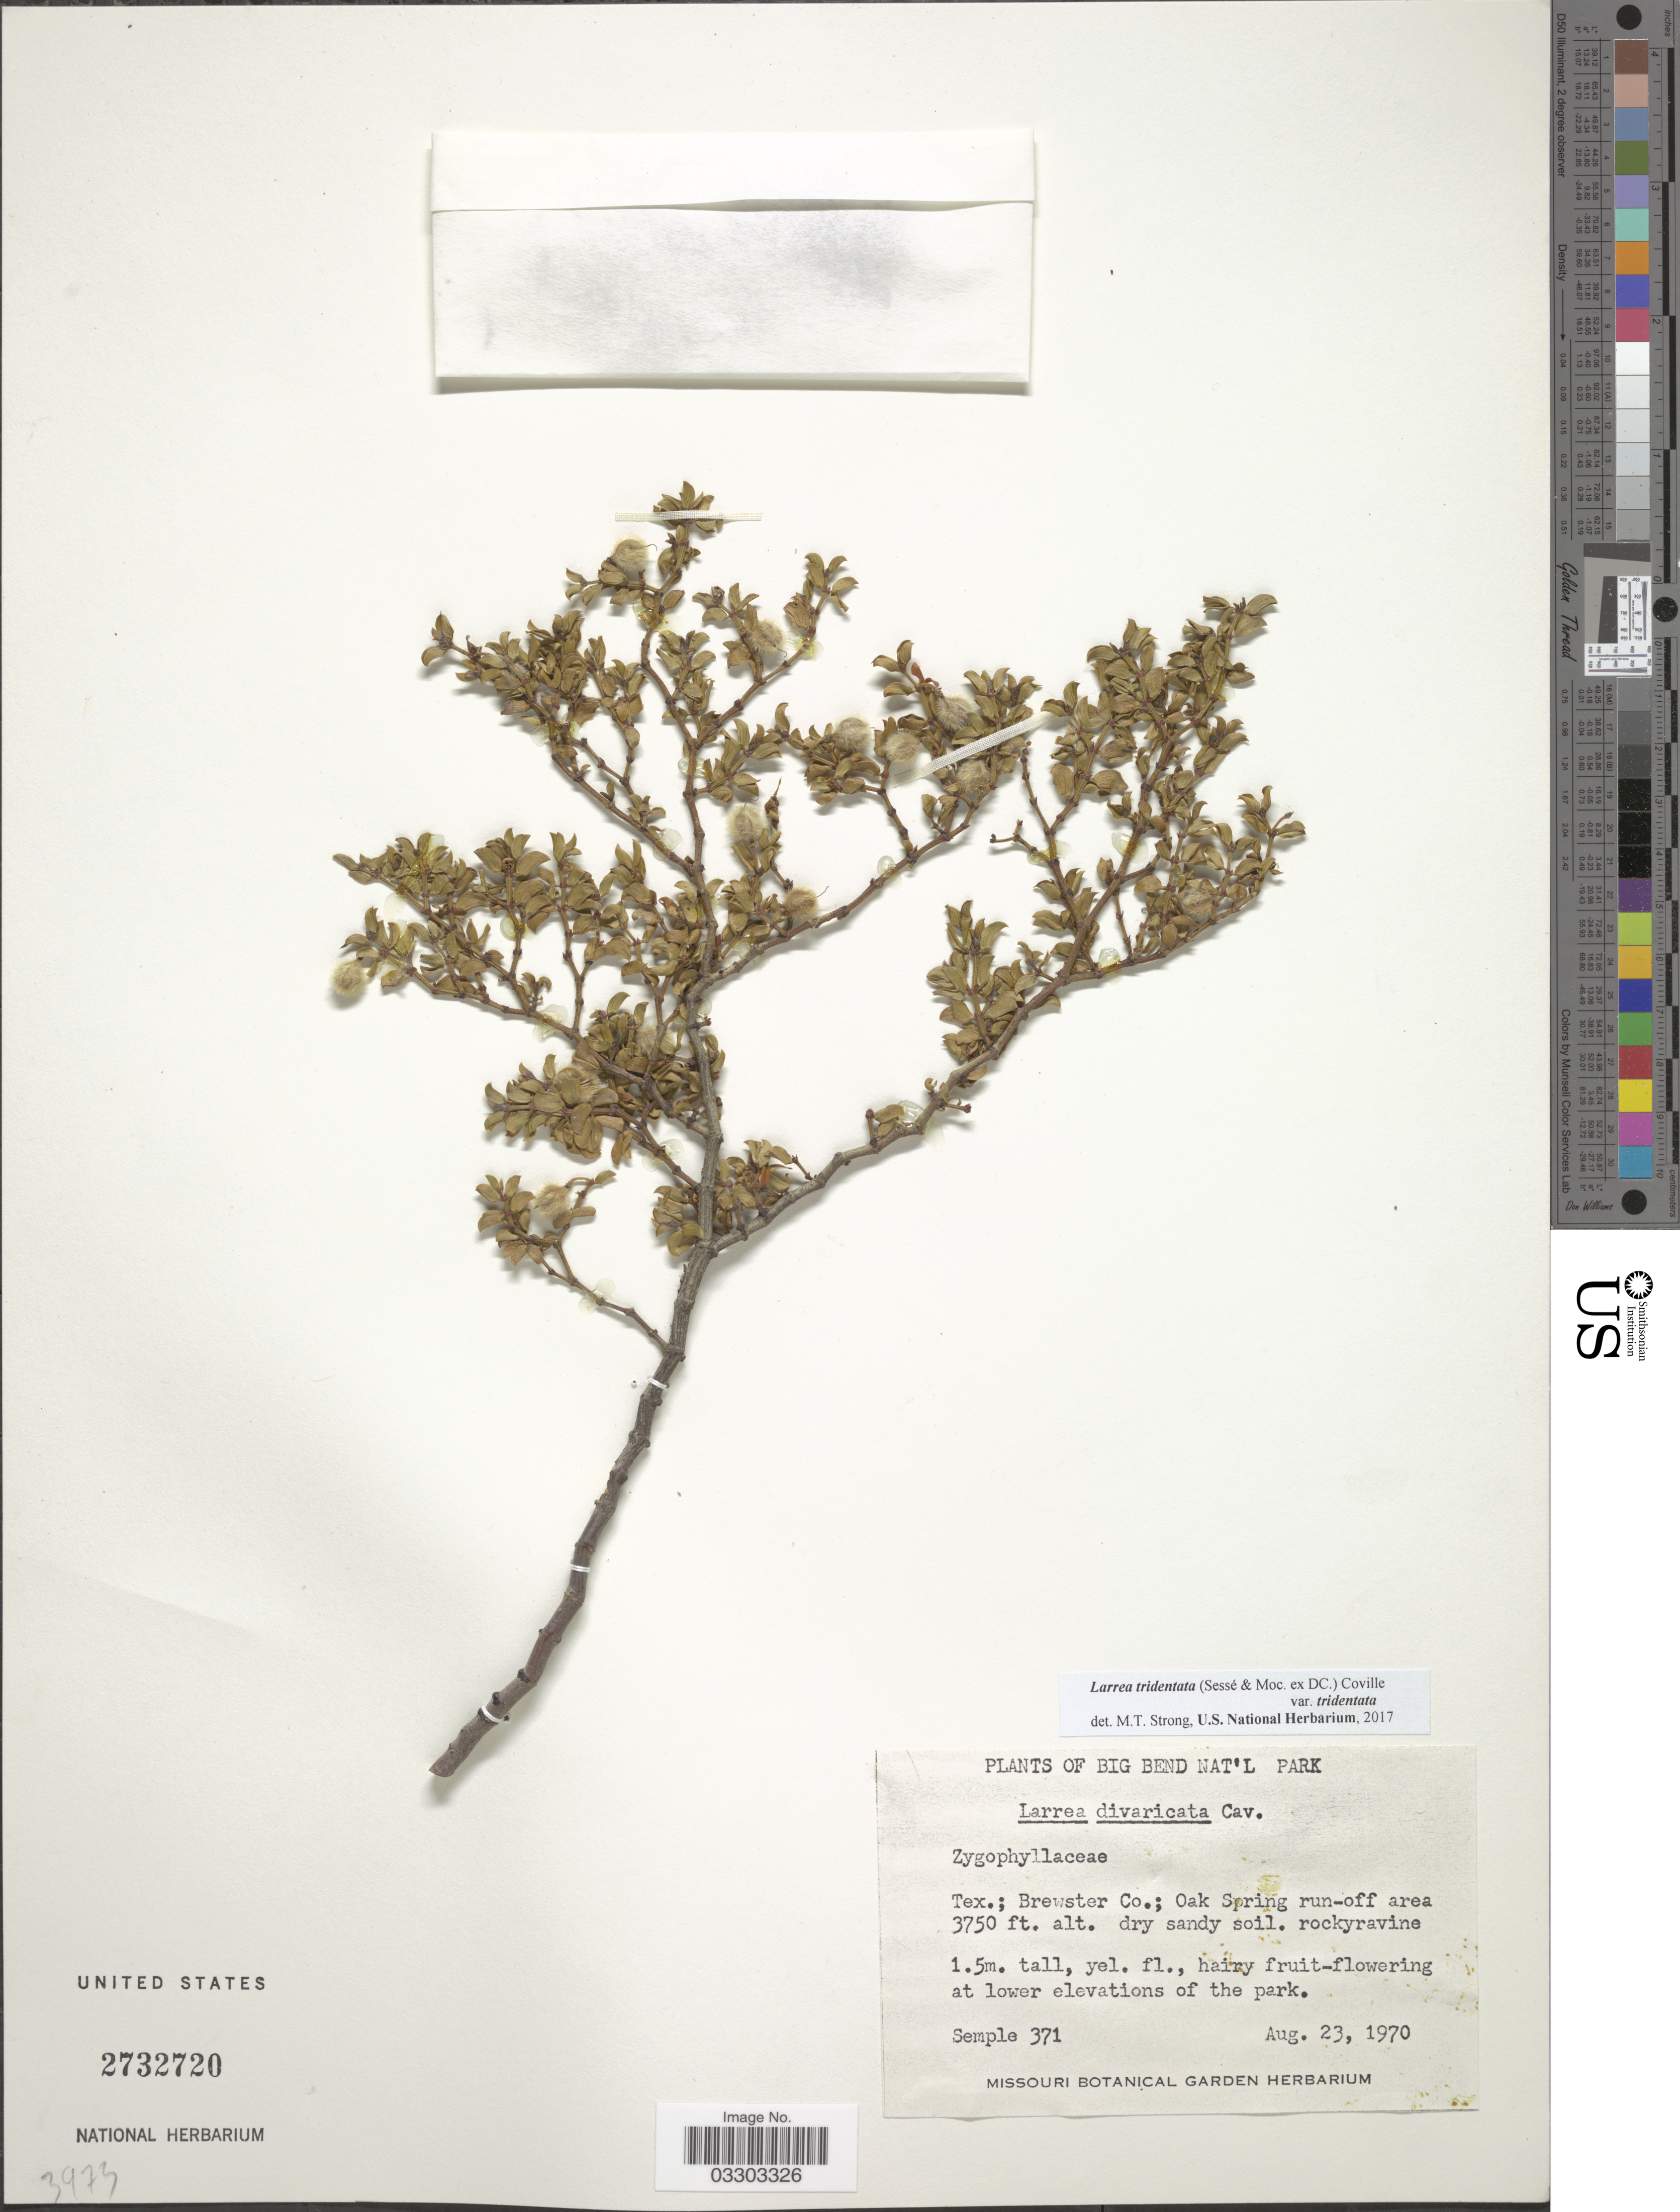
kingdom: Plantae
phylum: Tracheophyta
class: Magnoliopsida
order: Zygophyllales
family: Zygophyllaceae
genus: Larrea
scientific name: Larrea tridentata var. tridentata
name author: (Sessé & Moc. ex DC.) Coville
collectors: Semple, --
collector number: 371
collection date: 1970-08-23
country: United States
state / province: Texas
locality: Big Bend Nat'l Park. Brewster Co.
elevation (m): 1143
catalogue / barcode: US 2732720